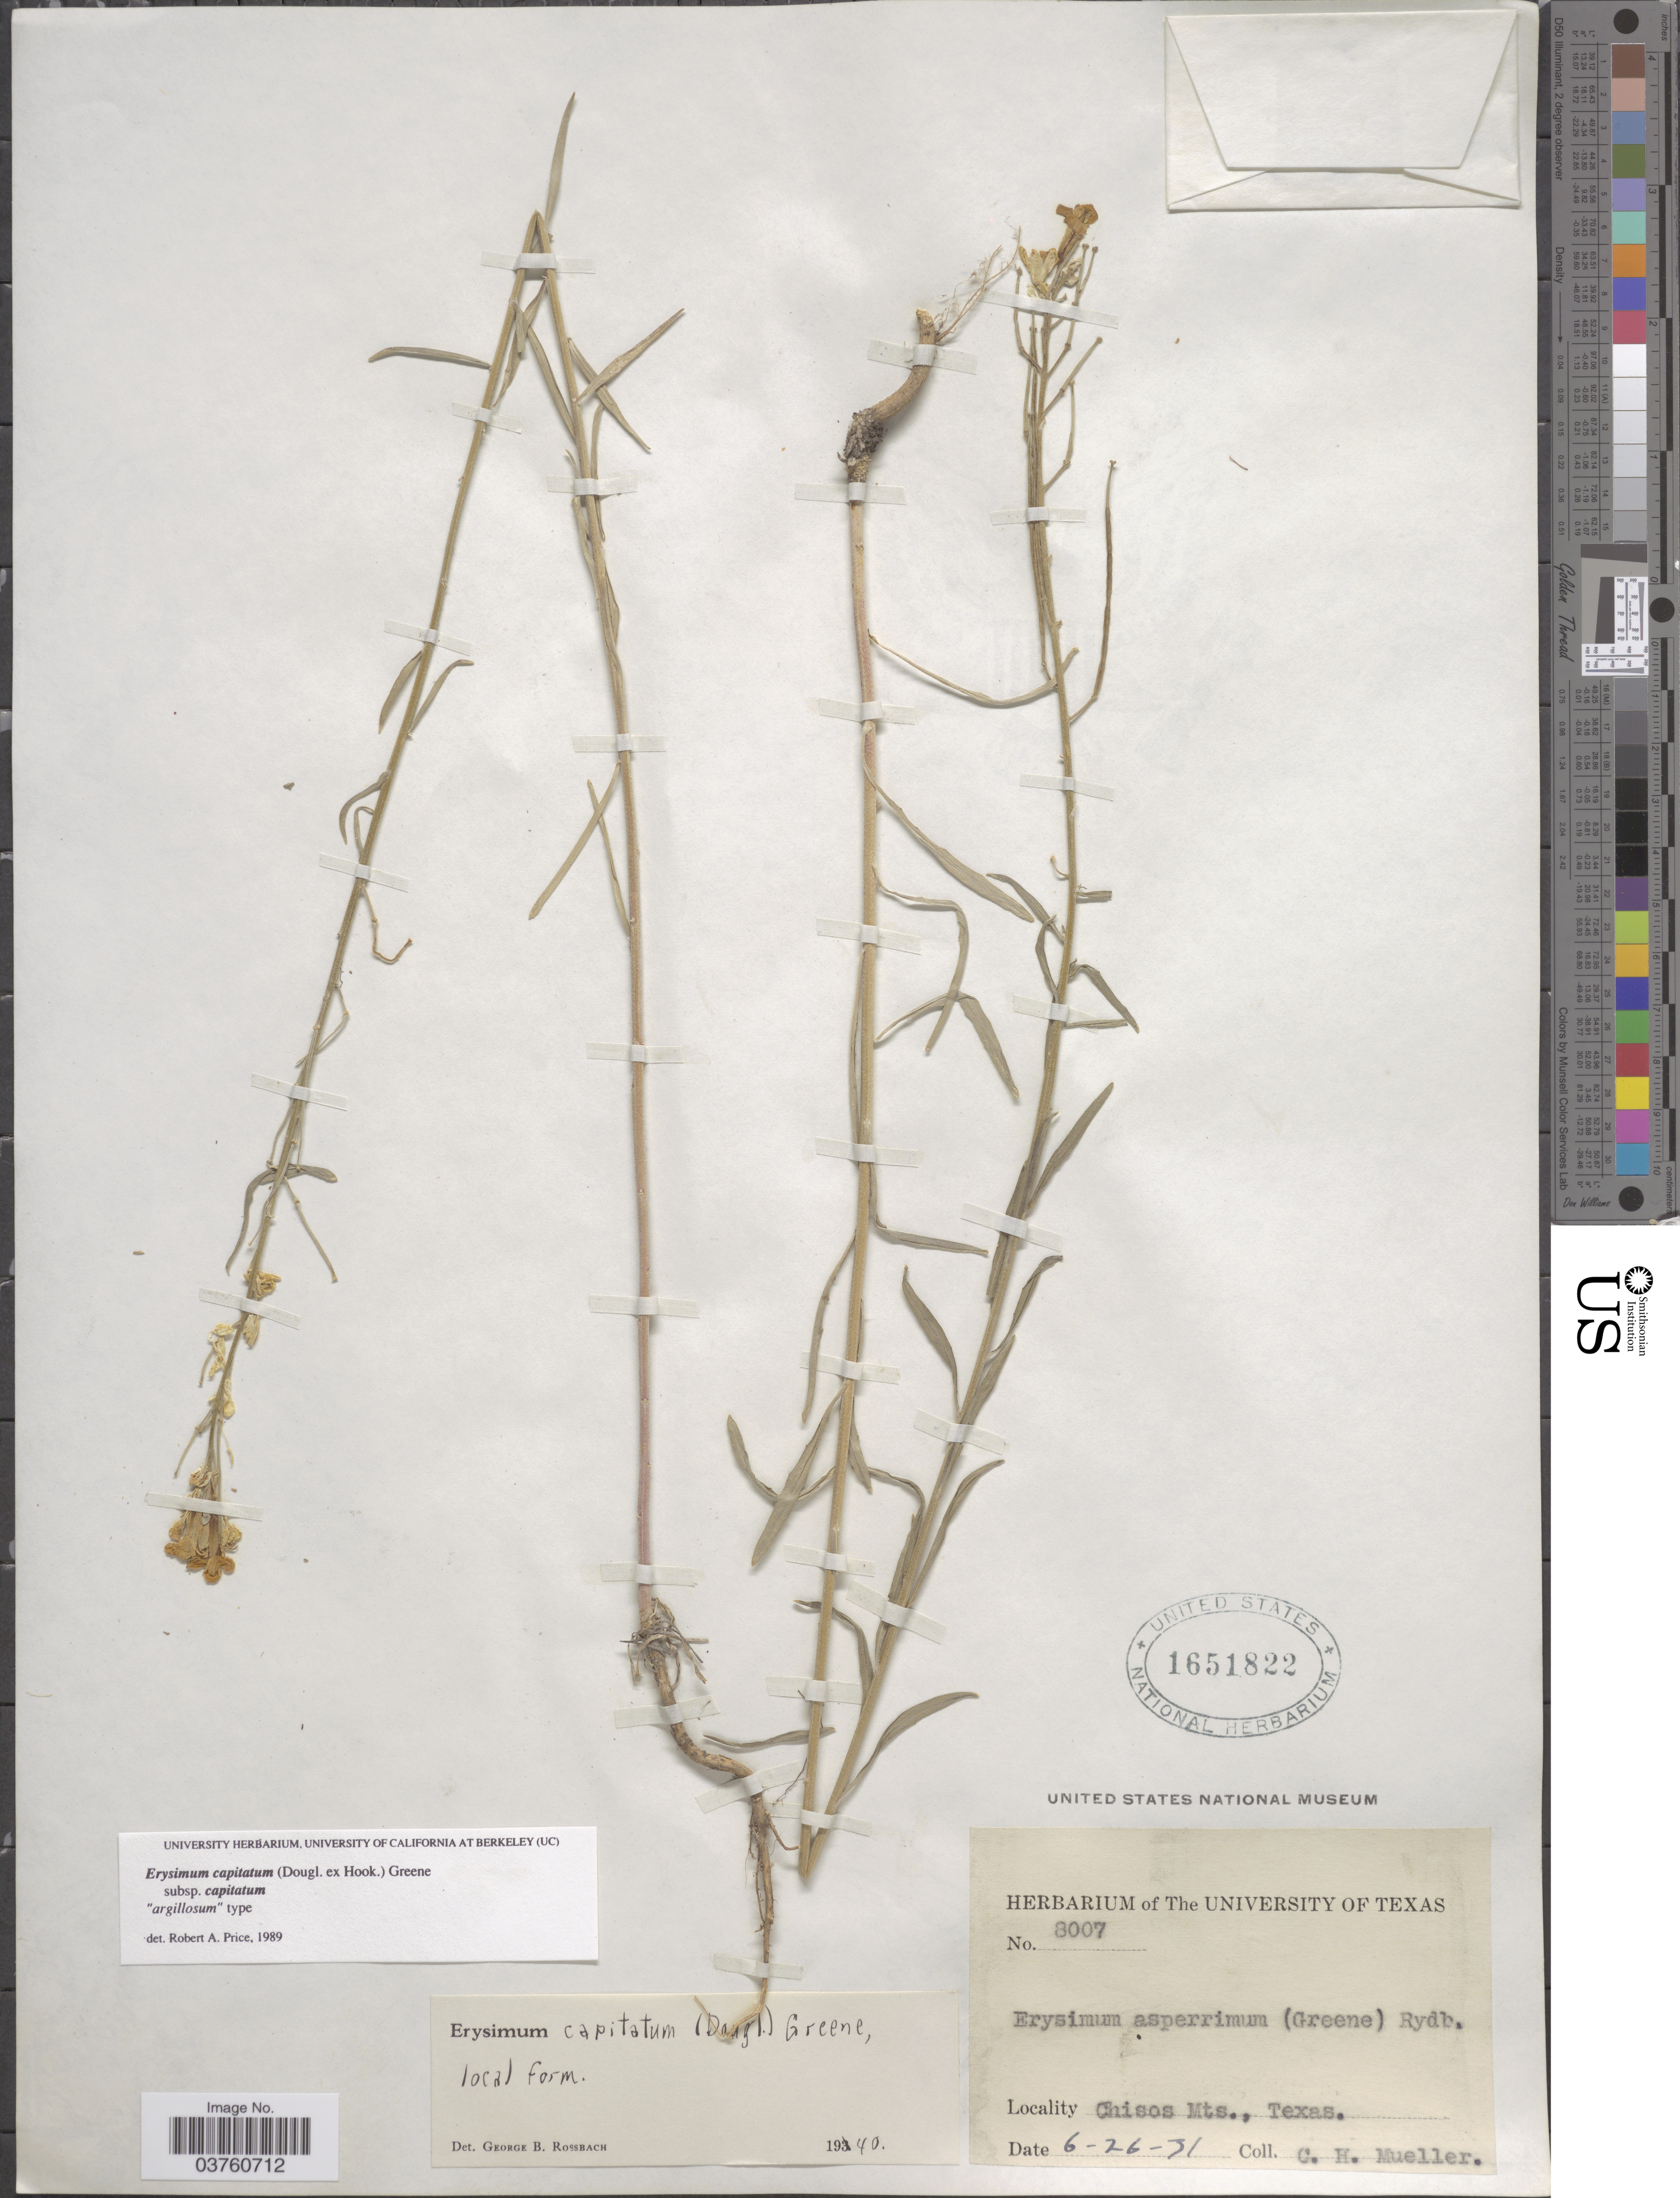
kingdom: Plantae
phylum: Tracheophyta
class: Magnoliopsida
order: Brassicales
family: Brassicaceae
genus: Erysimum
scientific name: Erysimum capitatum subsp. capitatum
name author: (Douglas ex Hook.) Greene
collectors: C. H. Mueller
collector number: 8007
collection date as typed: Transcribed d/m/y: 26/6/31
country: United States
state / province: Texas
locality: Chisos Mts.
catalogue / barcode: US 1651822